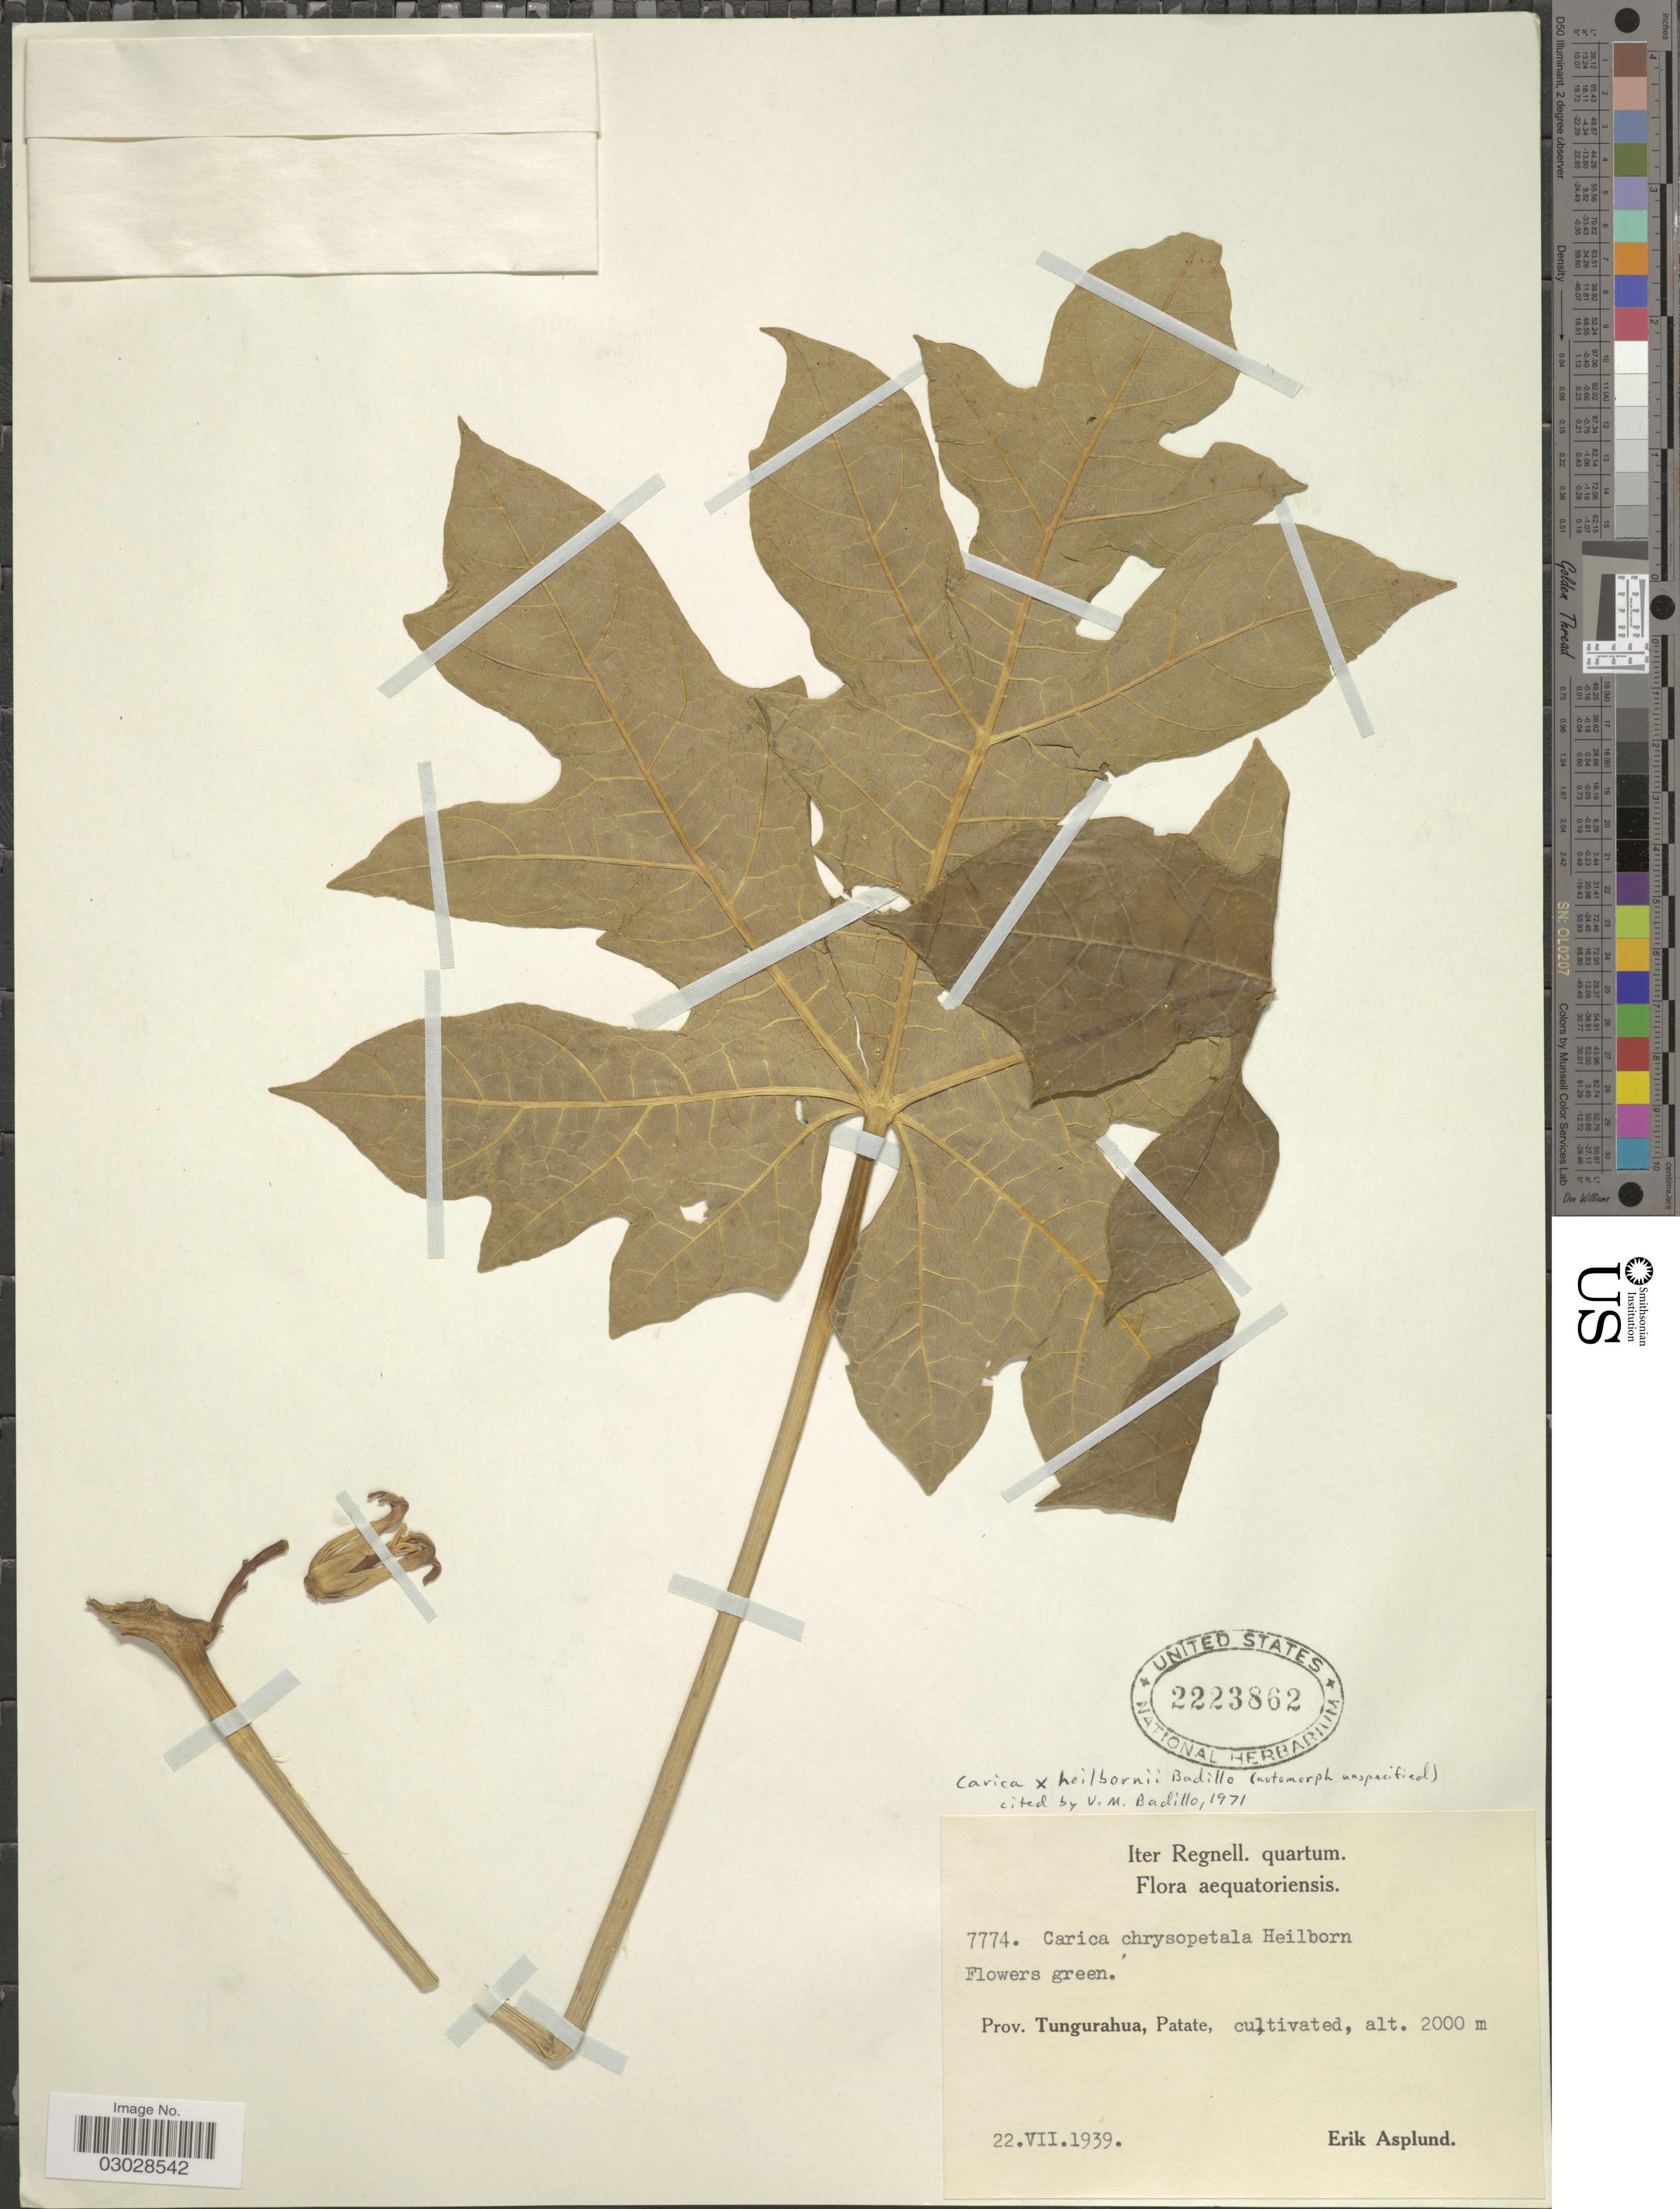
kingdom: Plantae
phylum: Tracheophyta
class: Magnoliopsida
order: Brassicales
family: Caricaceae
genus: Vasconcellea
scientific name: Vasconcellea x pentagona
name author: (Heilborn) Mabb.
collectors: E. Asplund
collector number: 7774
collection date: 1939-07-22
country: Ecuador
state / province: Tungurahua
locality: Patate.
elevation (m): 2000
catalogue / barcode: US 2223862